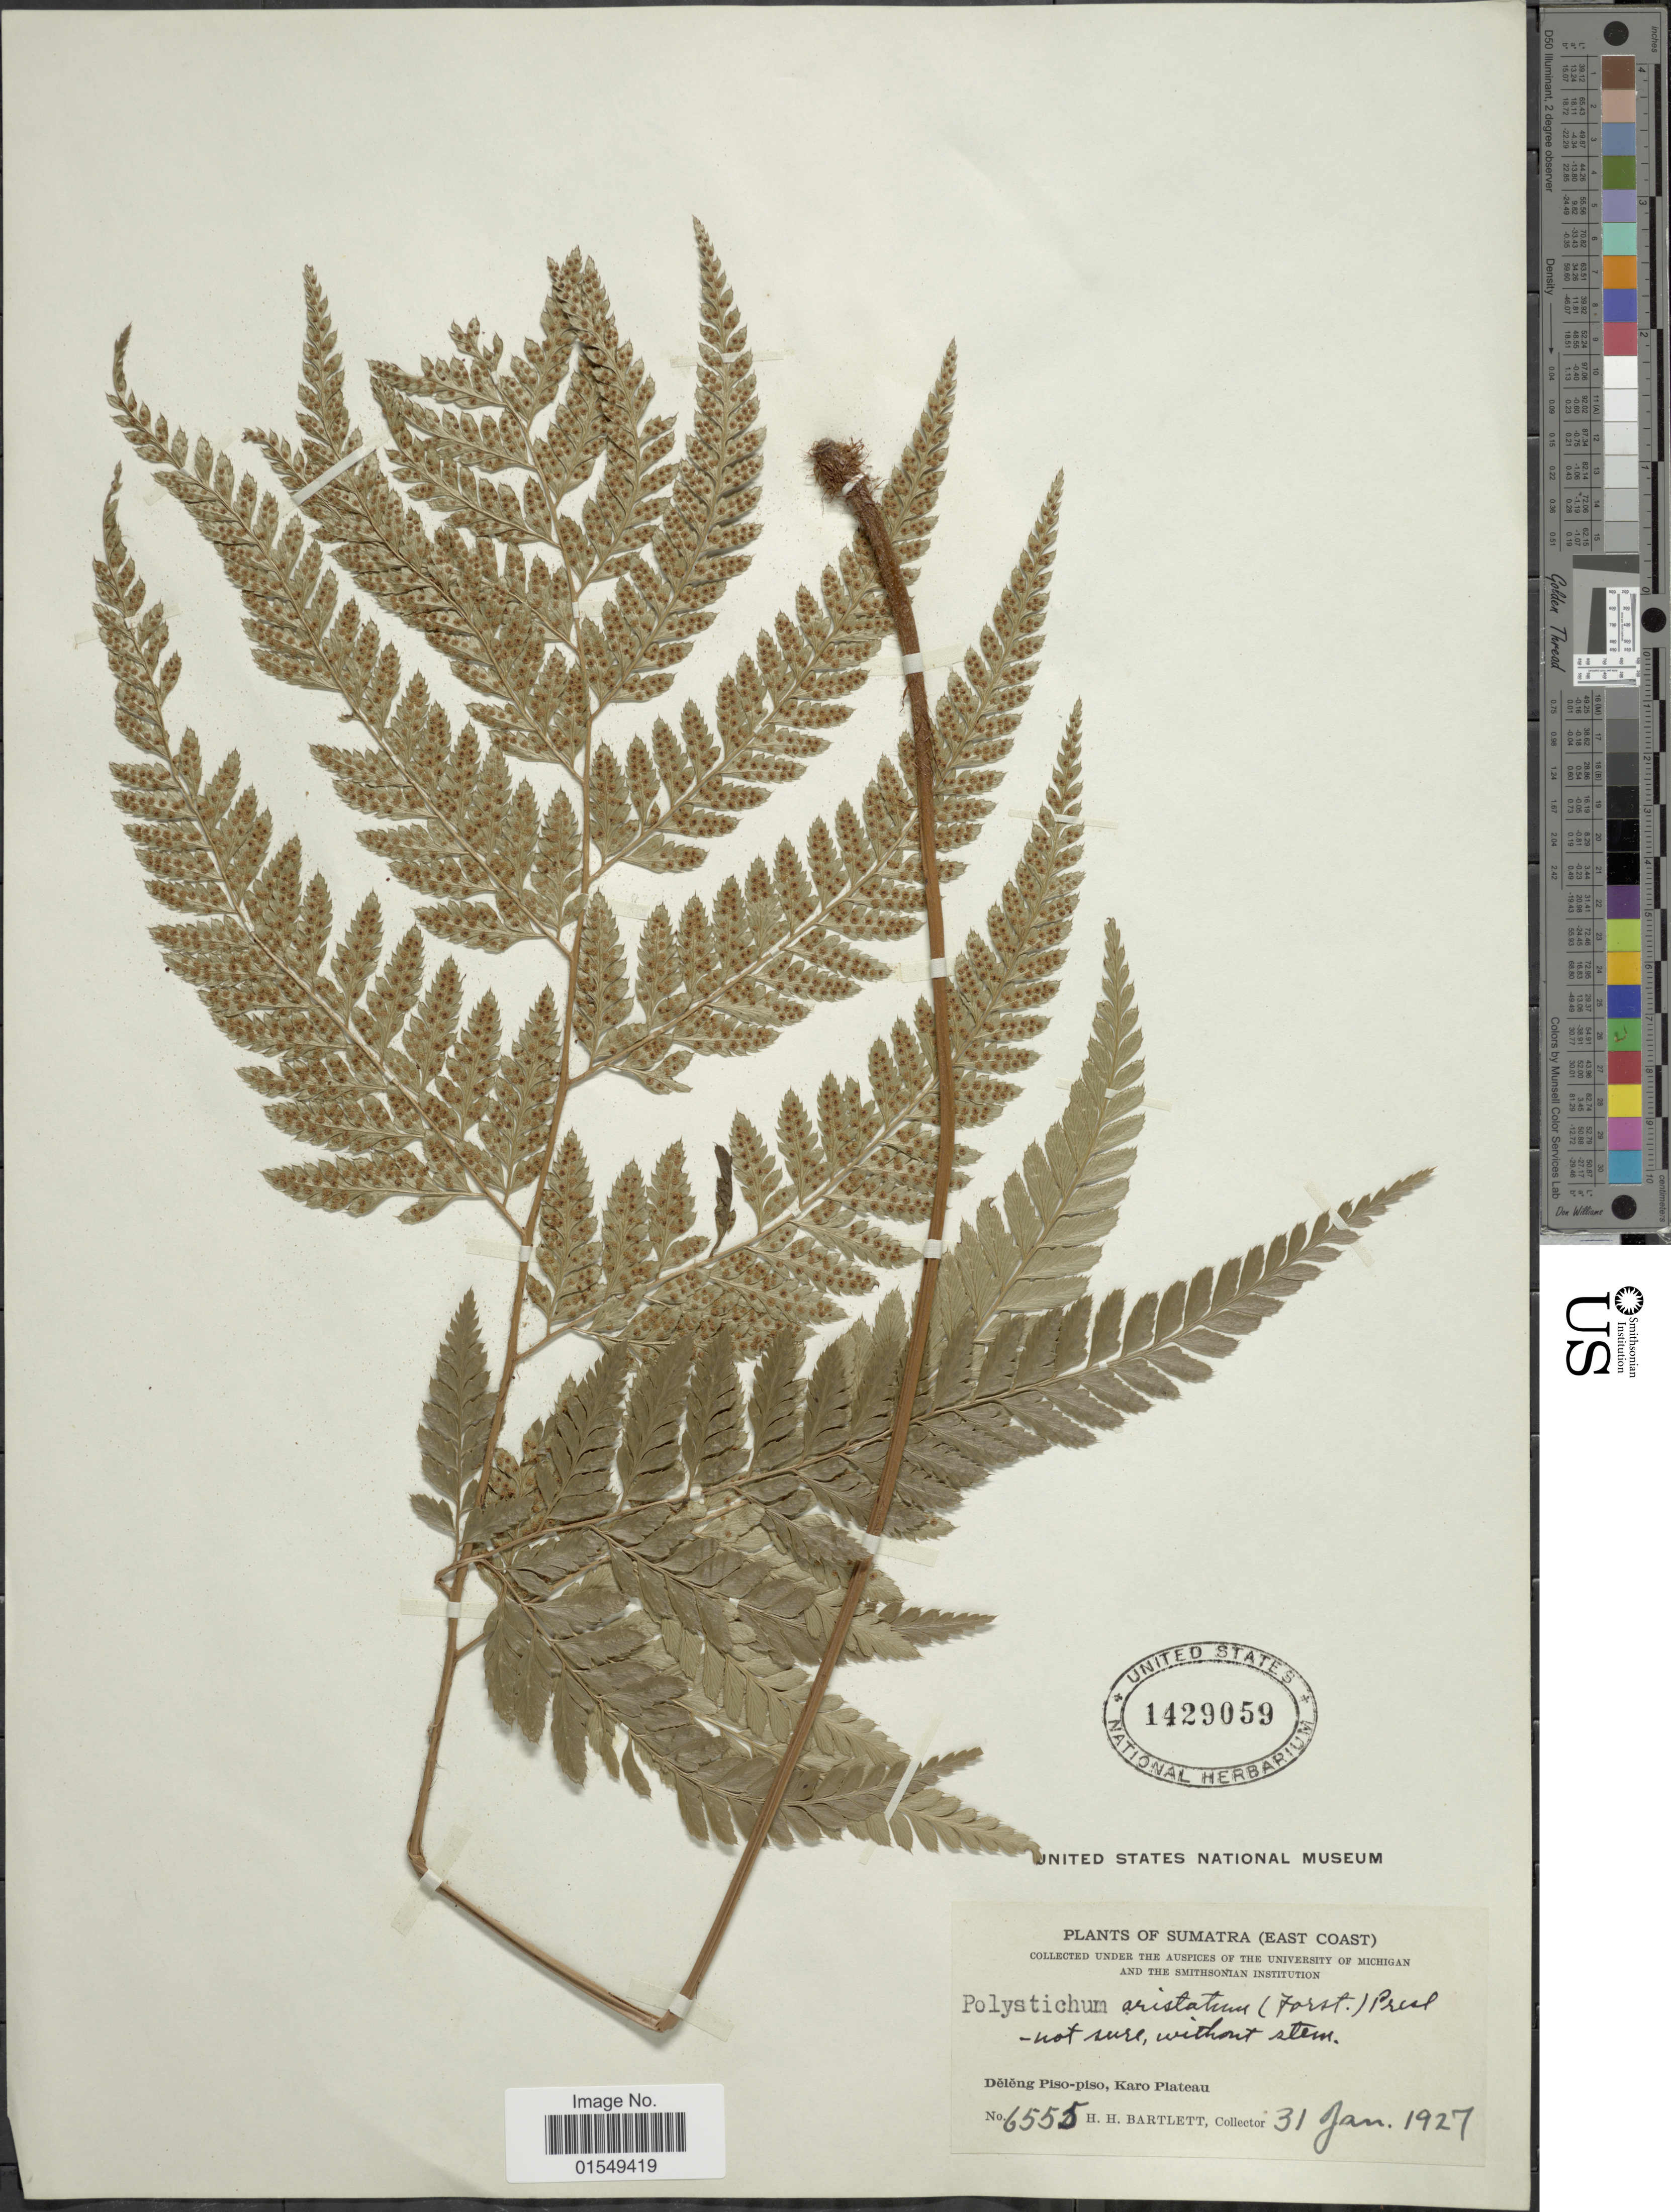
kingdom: Plantae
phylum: Tracheophyta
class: Polypodiopsida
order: Polypodiales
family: Dryopteridaceae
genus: Arachniodes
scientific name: Arachniodes aristata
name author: (G. Forst.) Tindale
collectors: H. H. Bartlett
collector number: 6555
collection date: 1927-01-31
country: Indonesia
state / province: Sumatra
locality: Sumatra (East Coast), Deleng Piso-Piso, Karo Plateau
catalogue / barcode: US 1429059